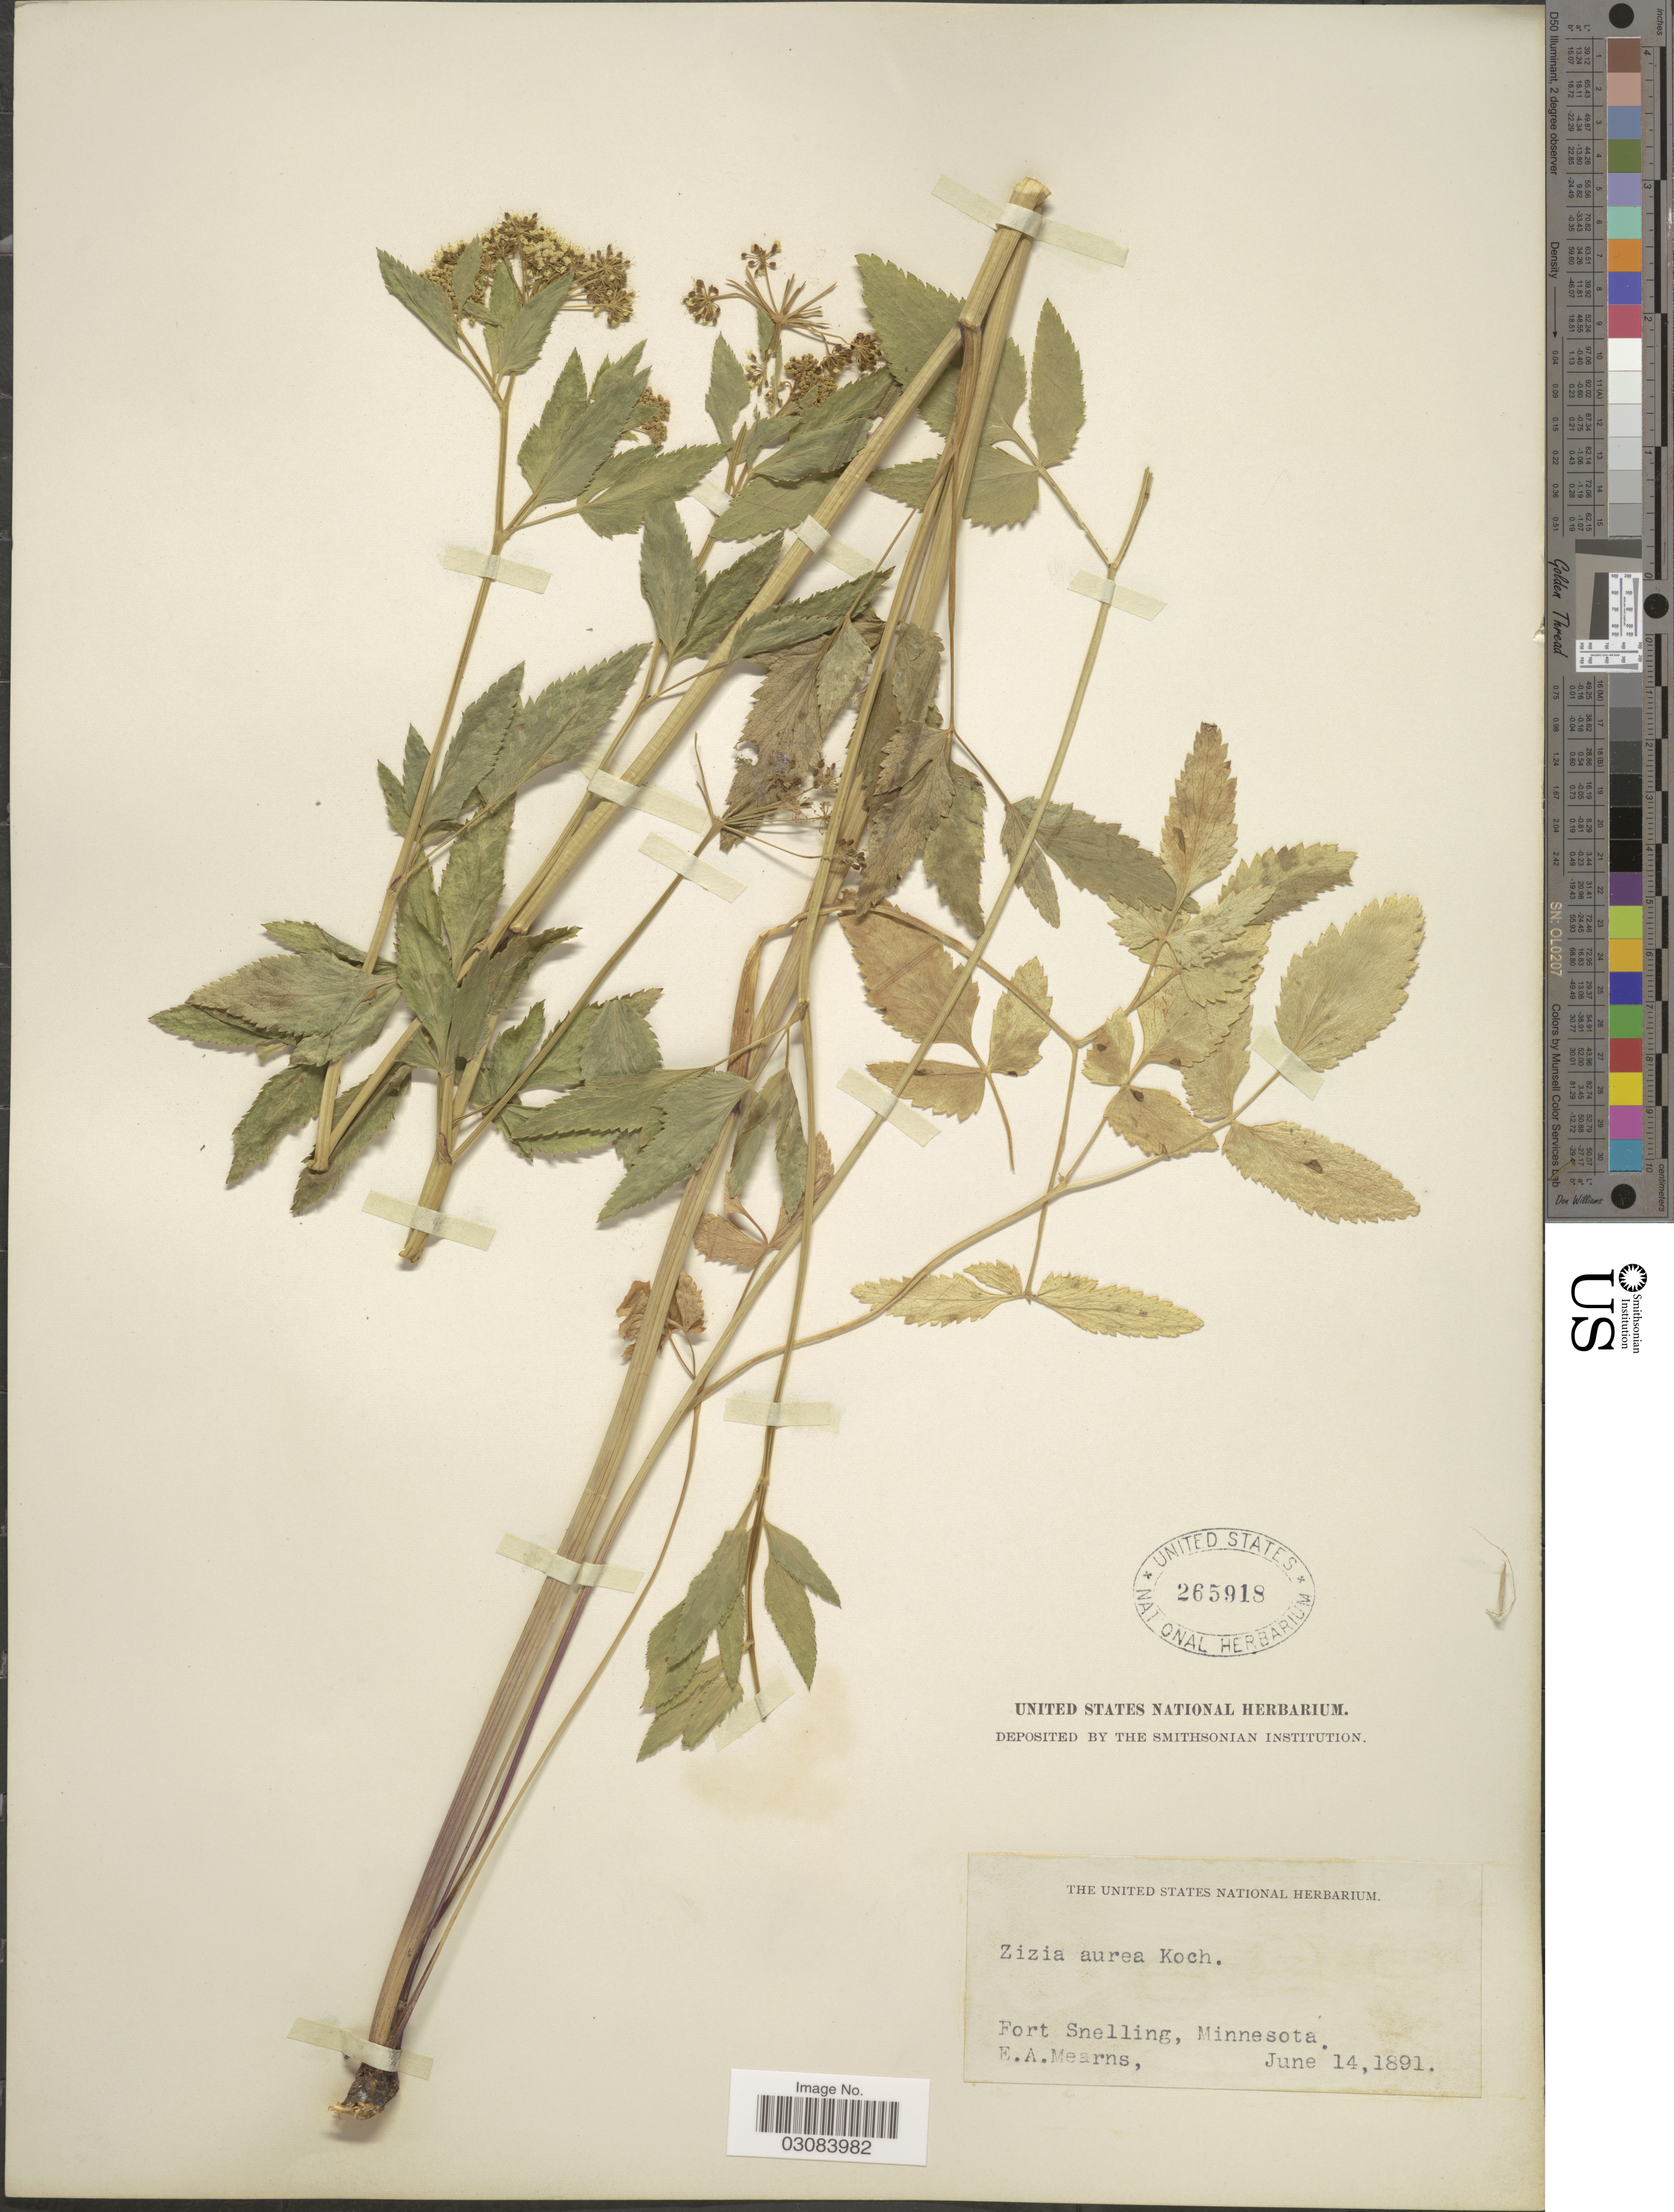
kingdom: Plantae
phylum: Tracheophyta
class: Magnoliopsida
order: Apiales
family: Apiaceae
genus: Zizia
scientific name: Zizia aurea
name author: (L.) Koch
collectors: E. A. Mearns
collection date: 1891-06-14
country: United States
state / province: Minnesota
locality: Fort Snelling.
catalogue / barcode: US 265918